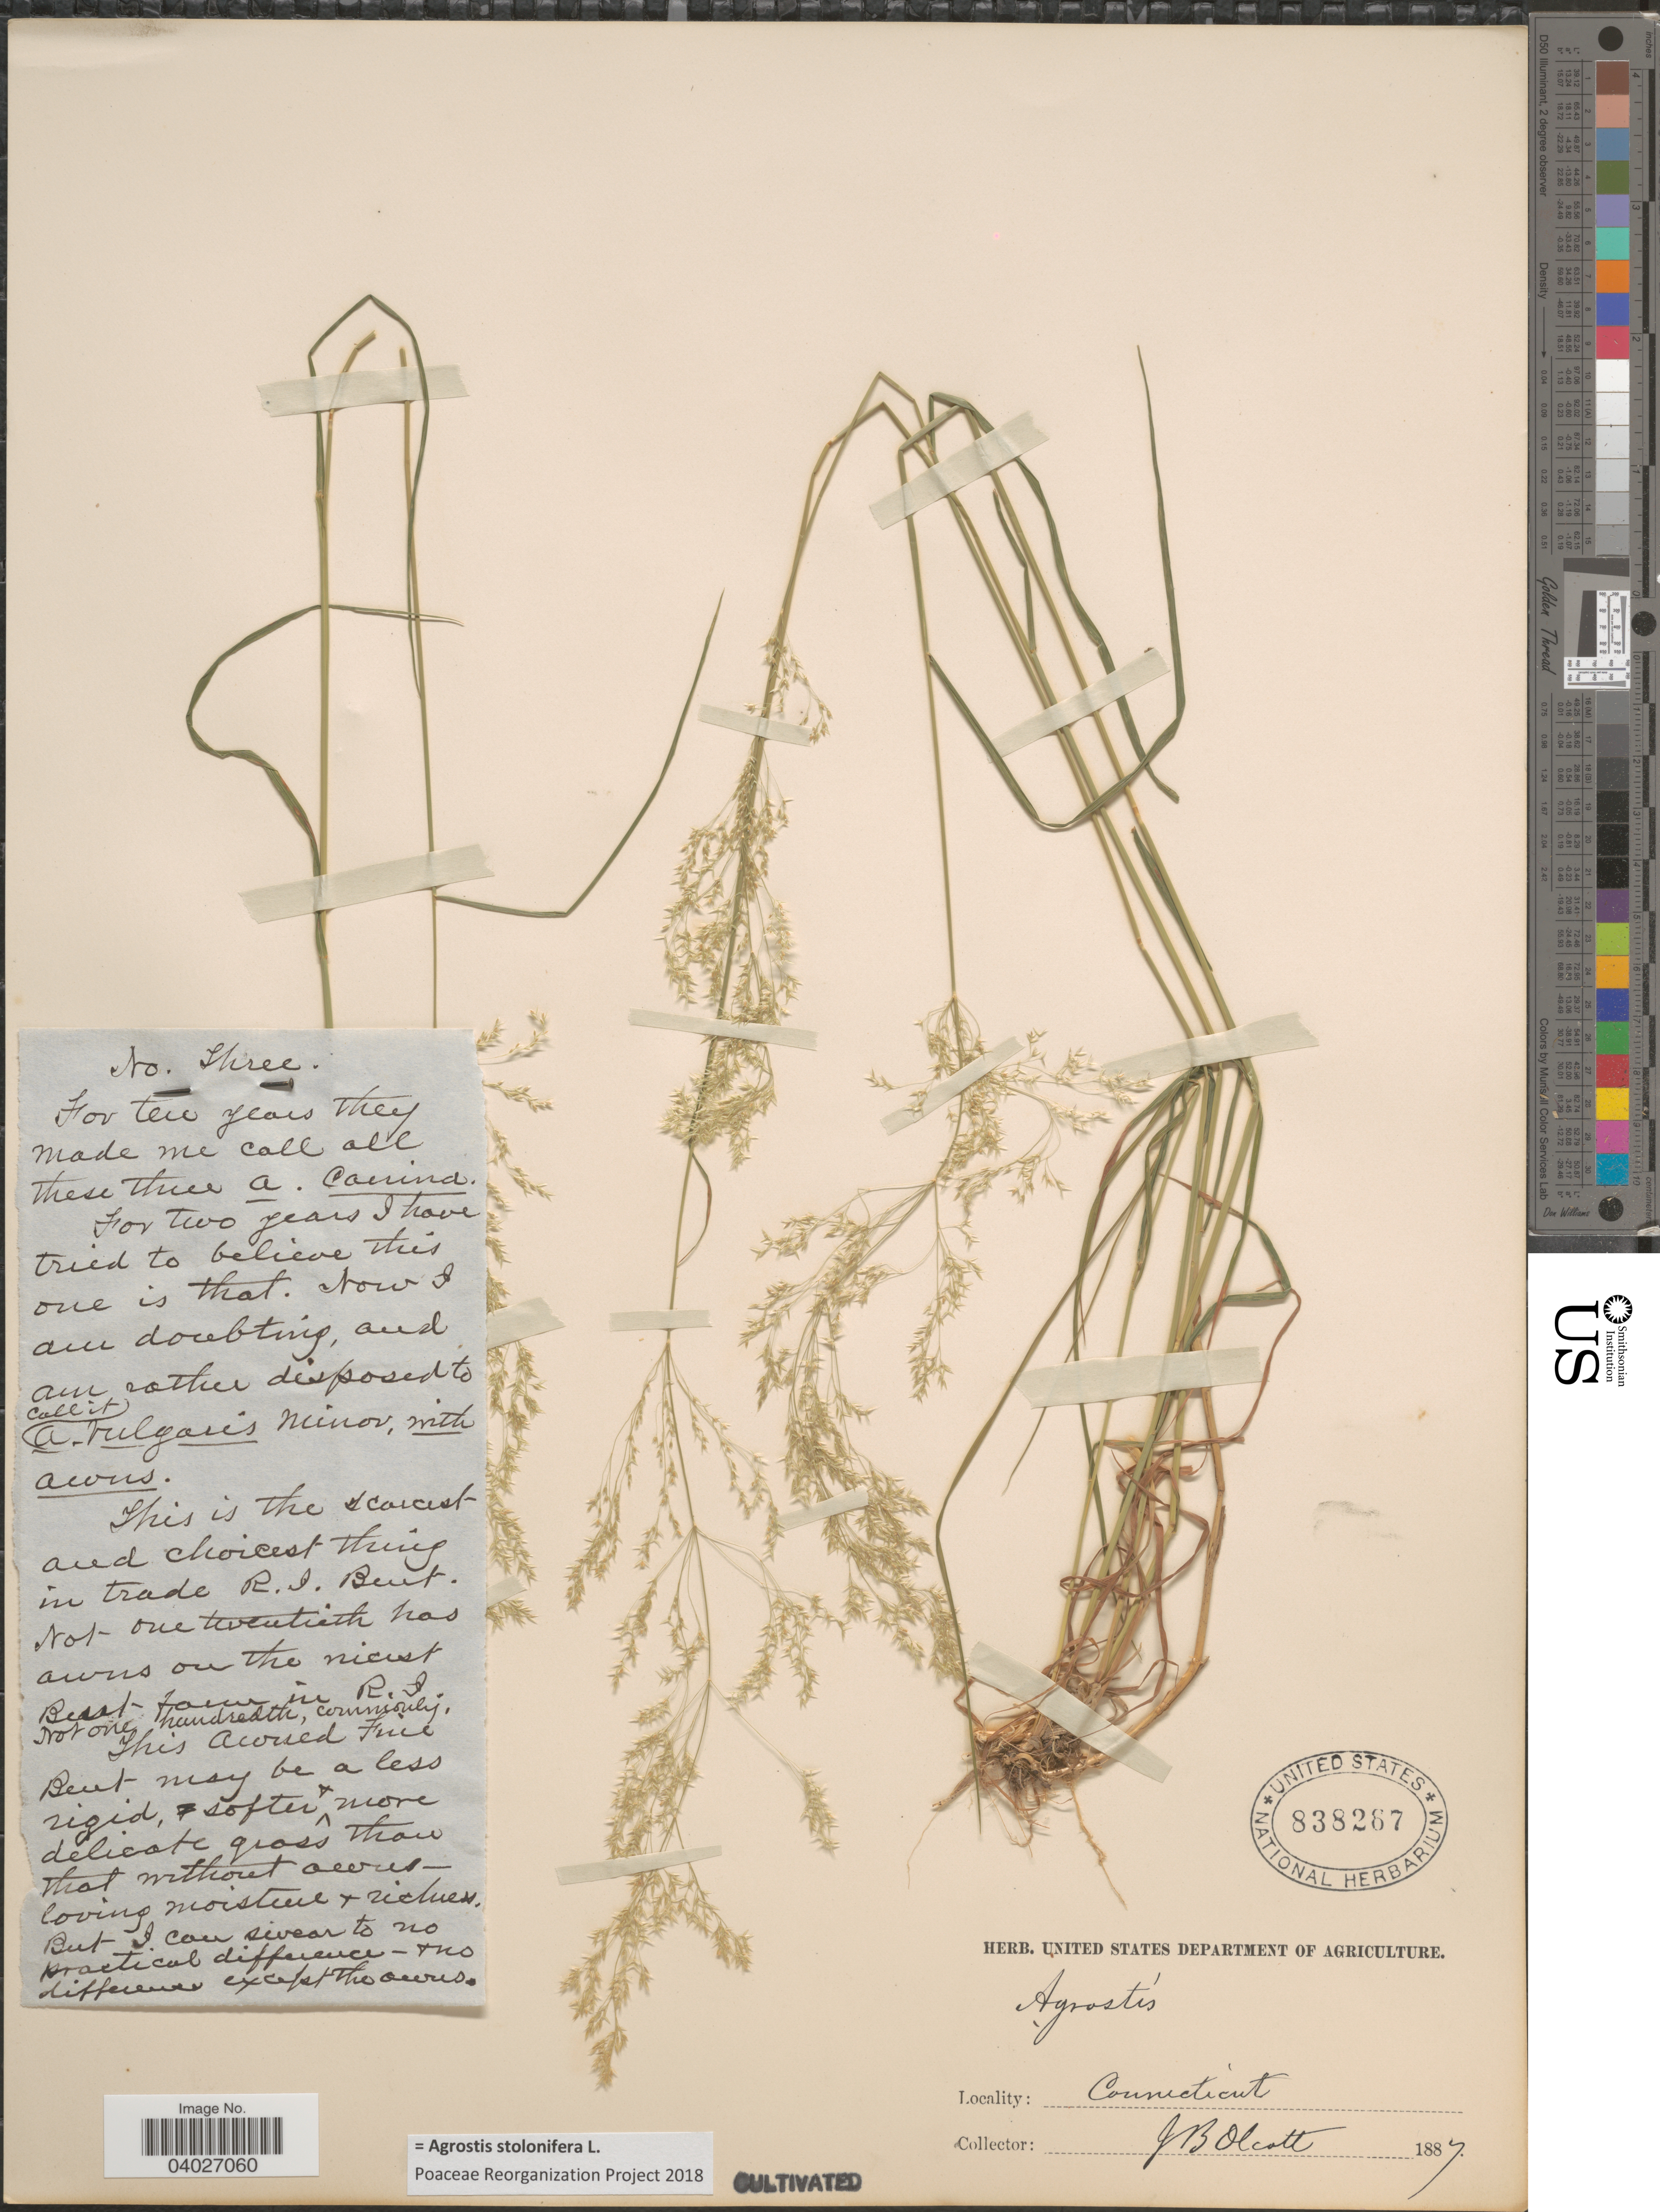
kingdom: Plantae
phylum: Tracheophyta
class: Liliopsida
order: Poales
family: Poaceae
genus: Agrostis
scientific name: Agrostis stolonifera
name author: L.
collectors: J. Olcott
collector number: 3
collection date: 1887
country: United States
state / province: Connecticut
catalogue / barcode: US 838267